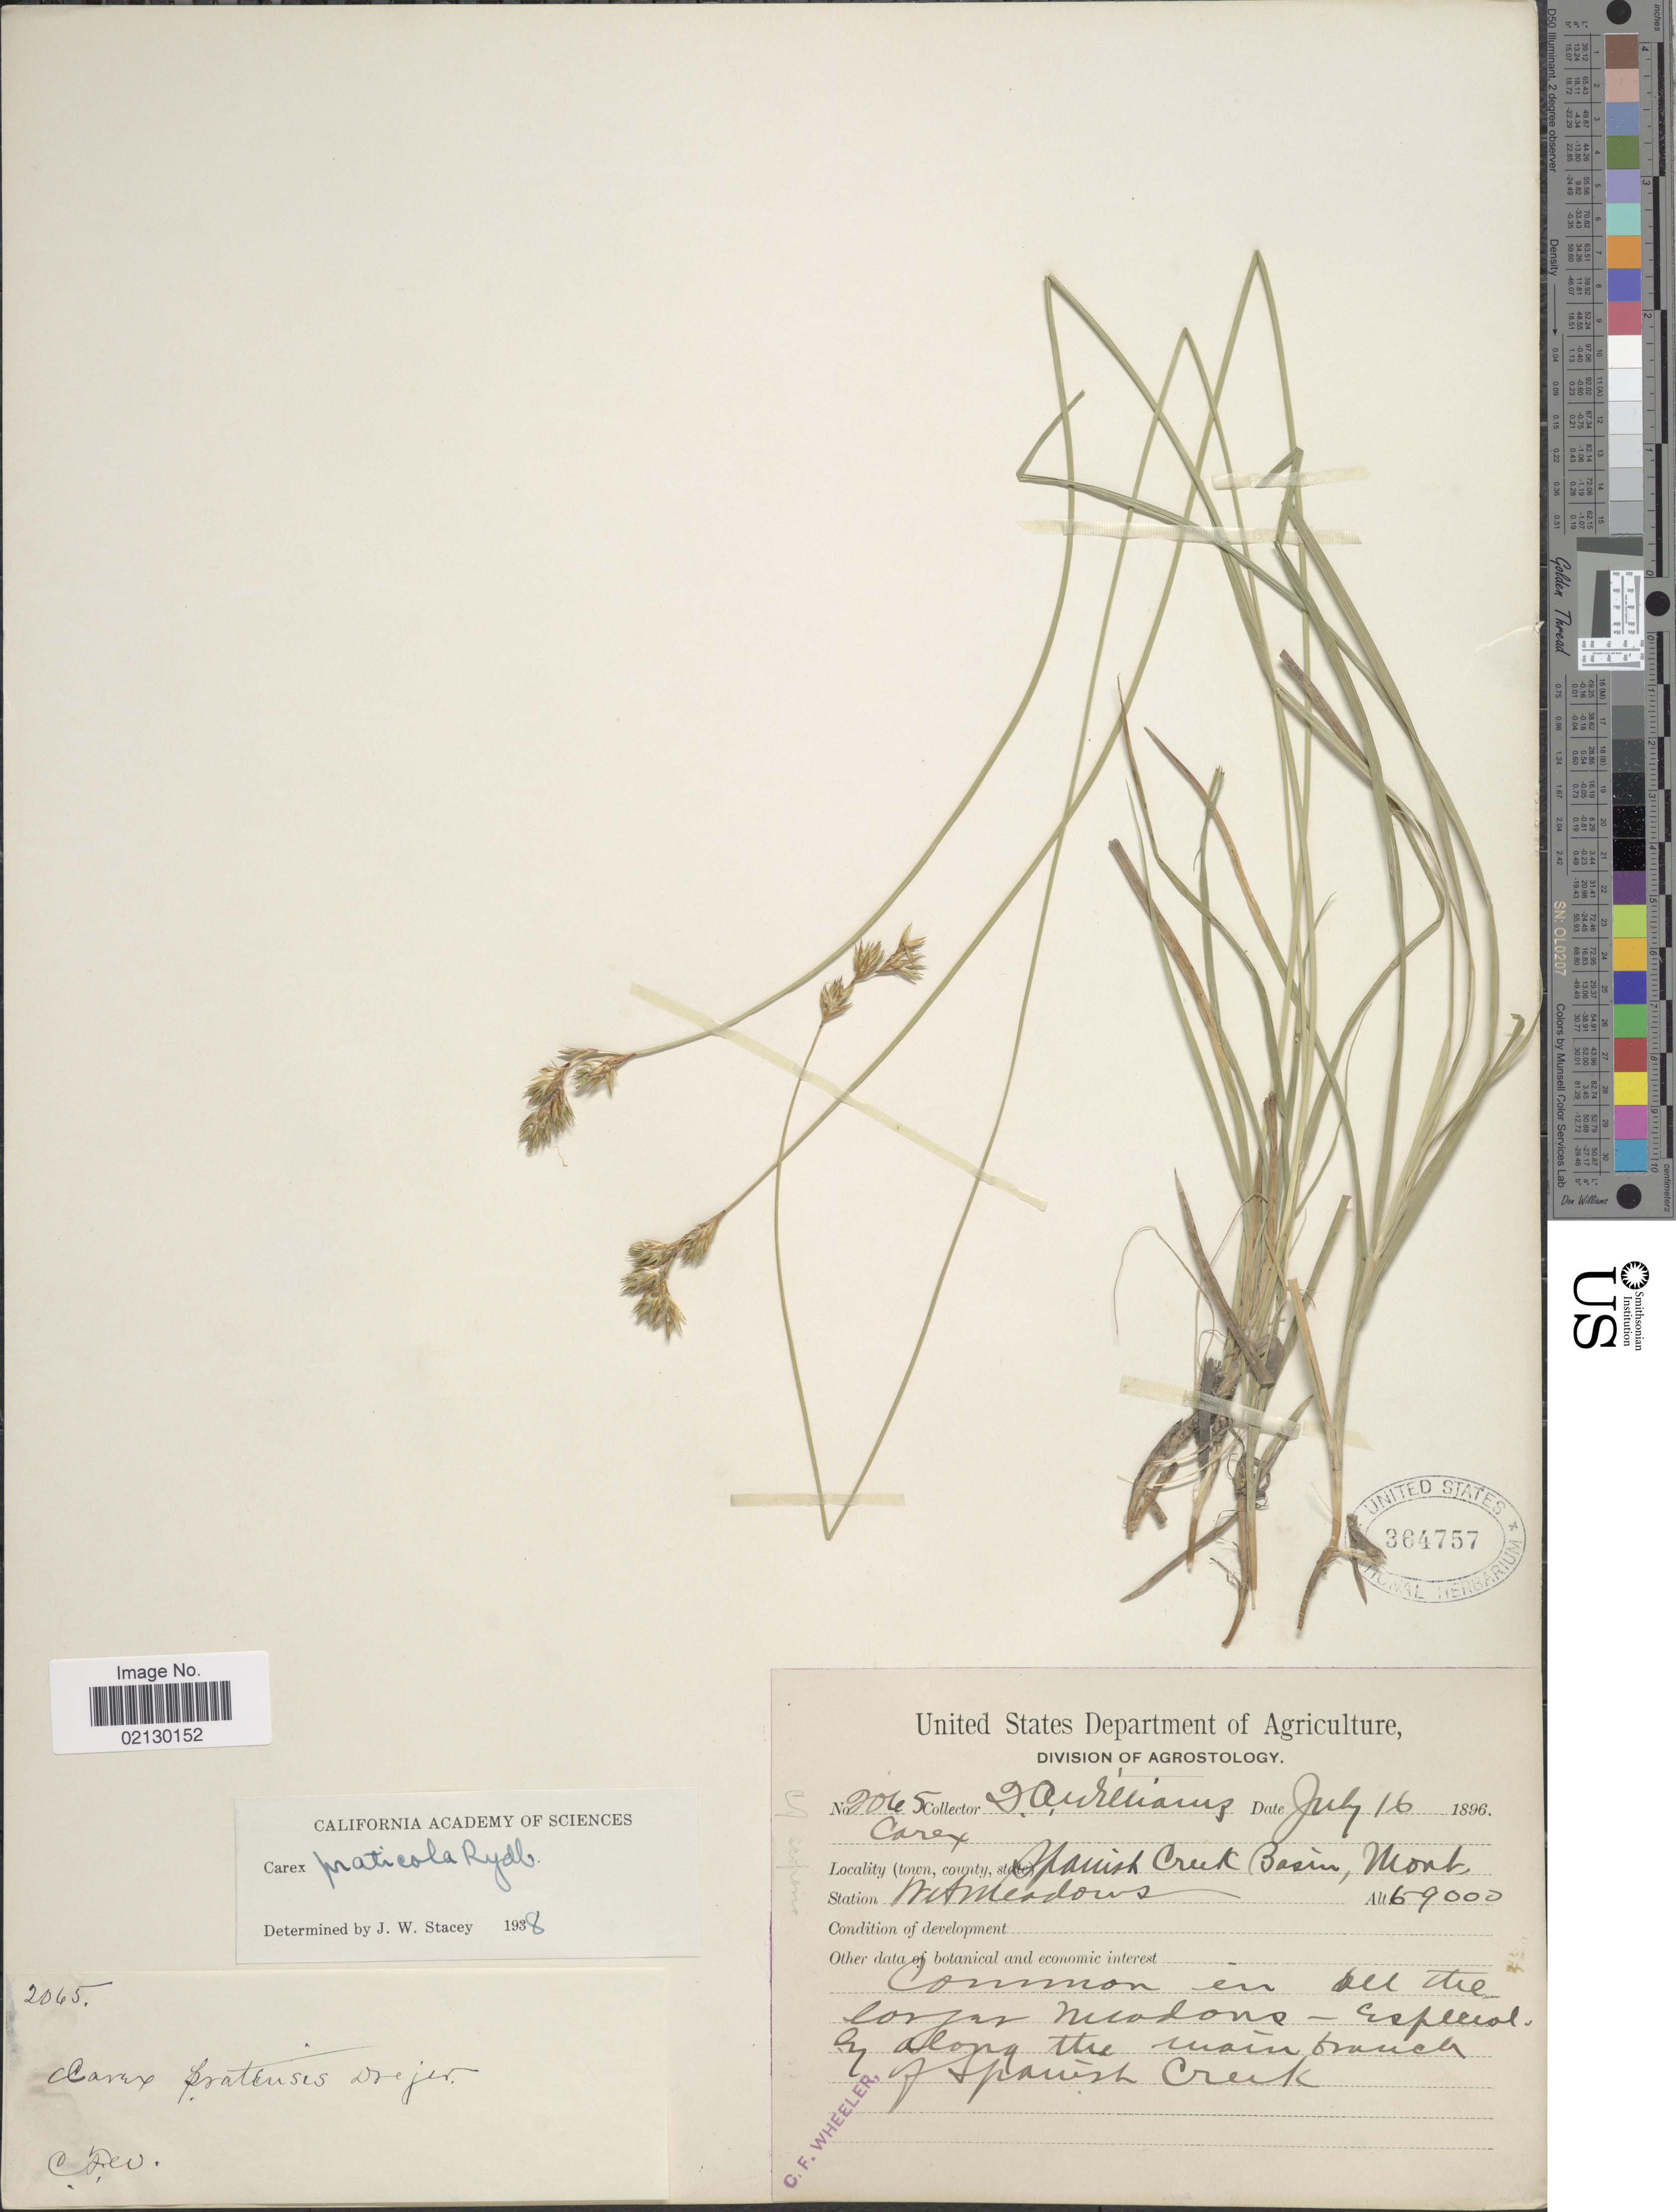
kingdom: Plantae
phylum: Tracheophyta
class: Liliopsida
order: Poales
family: Cyperaceae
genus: Carex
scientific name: Carex praticola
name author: Rydb.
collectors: T. A. Williams (herbarium)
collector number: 2065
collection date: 1896-07-16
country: United States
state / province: Montana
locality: Spanish Creek Basin, wet meadows, along the main branch of Spanish Creek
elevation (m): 1829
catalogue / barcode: US 364757